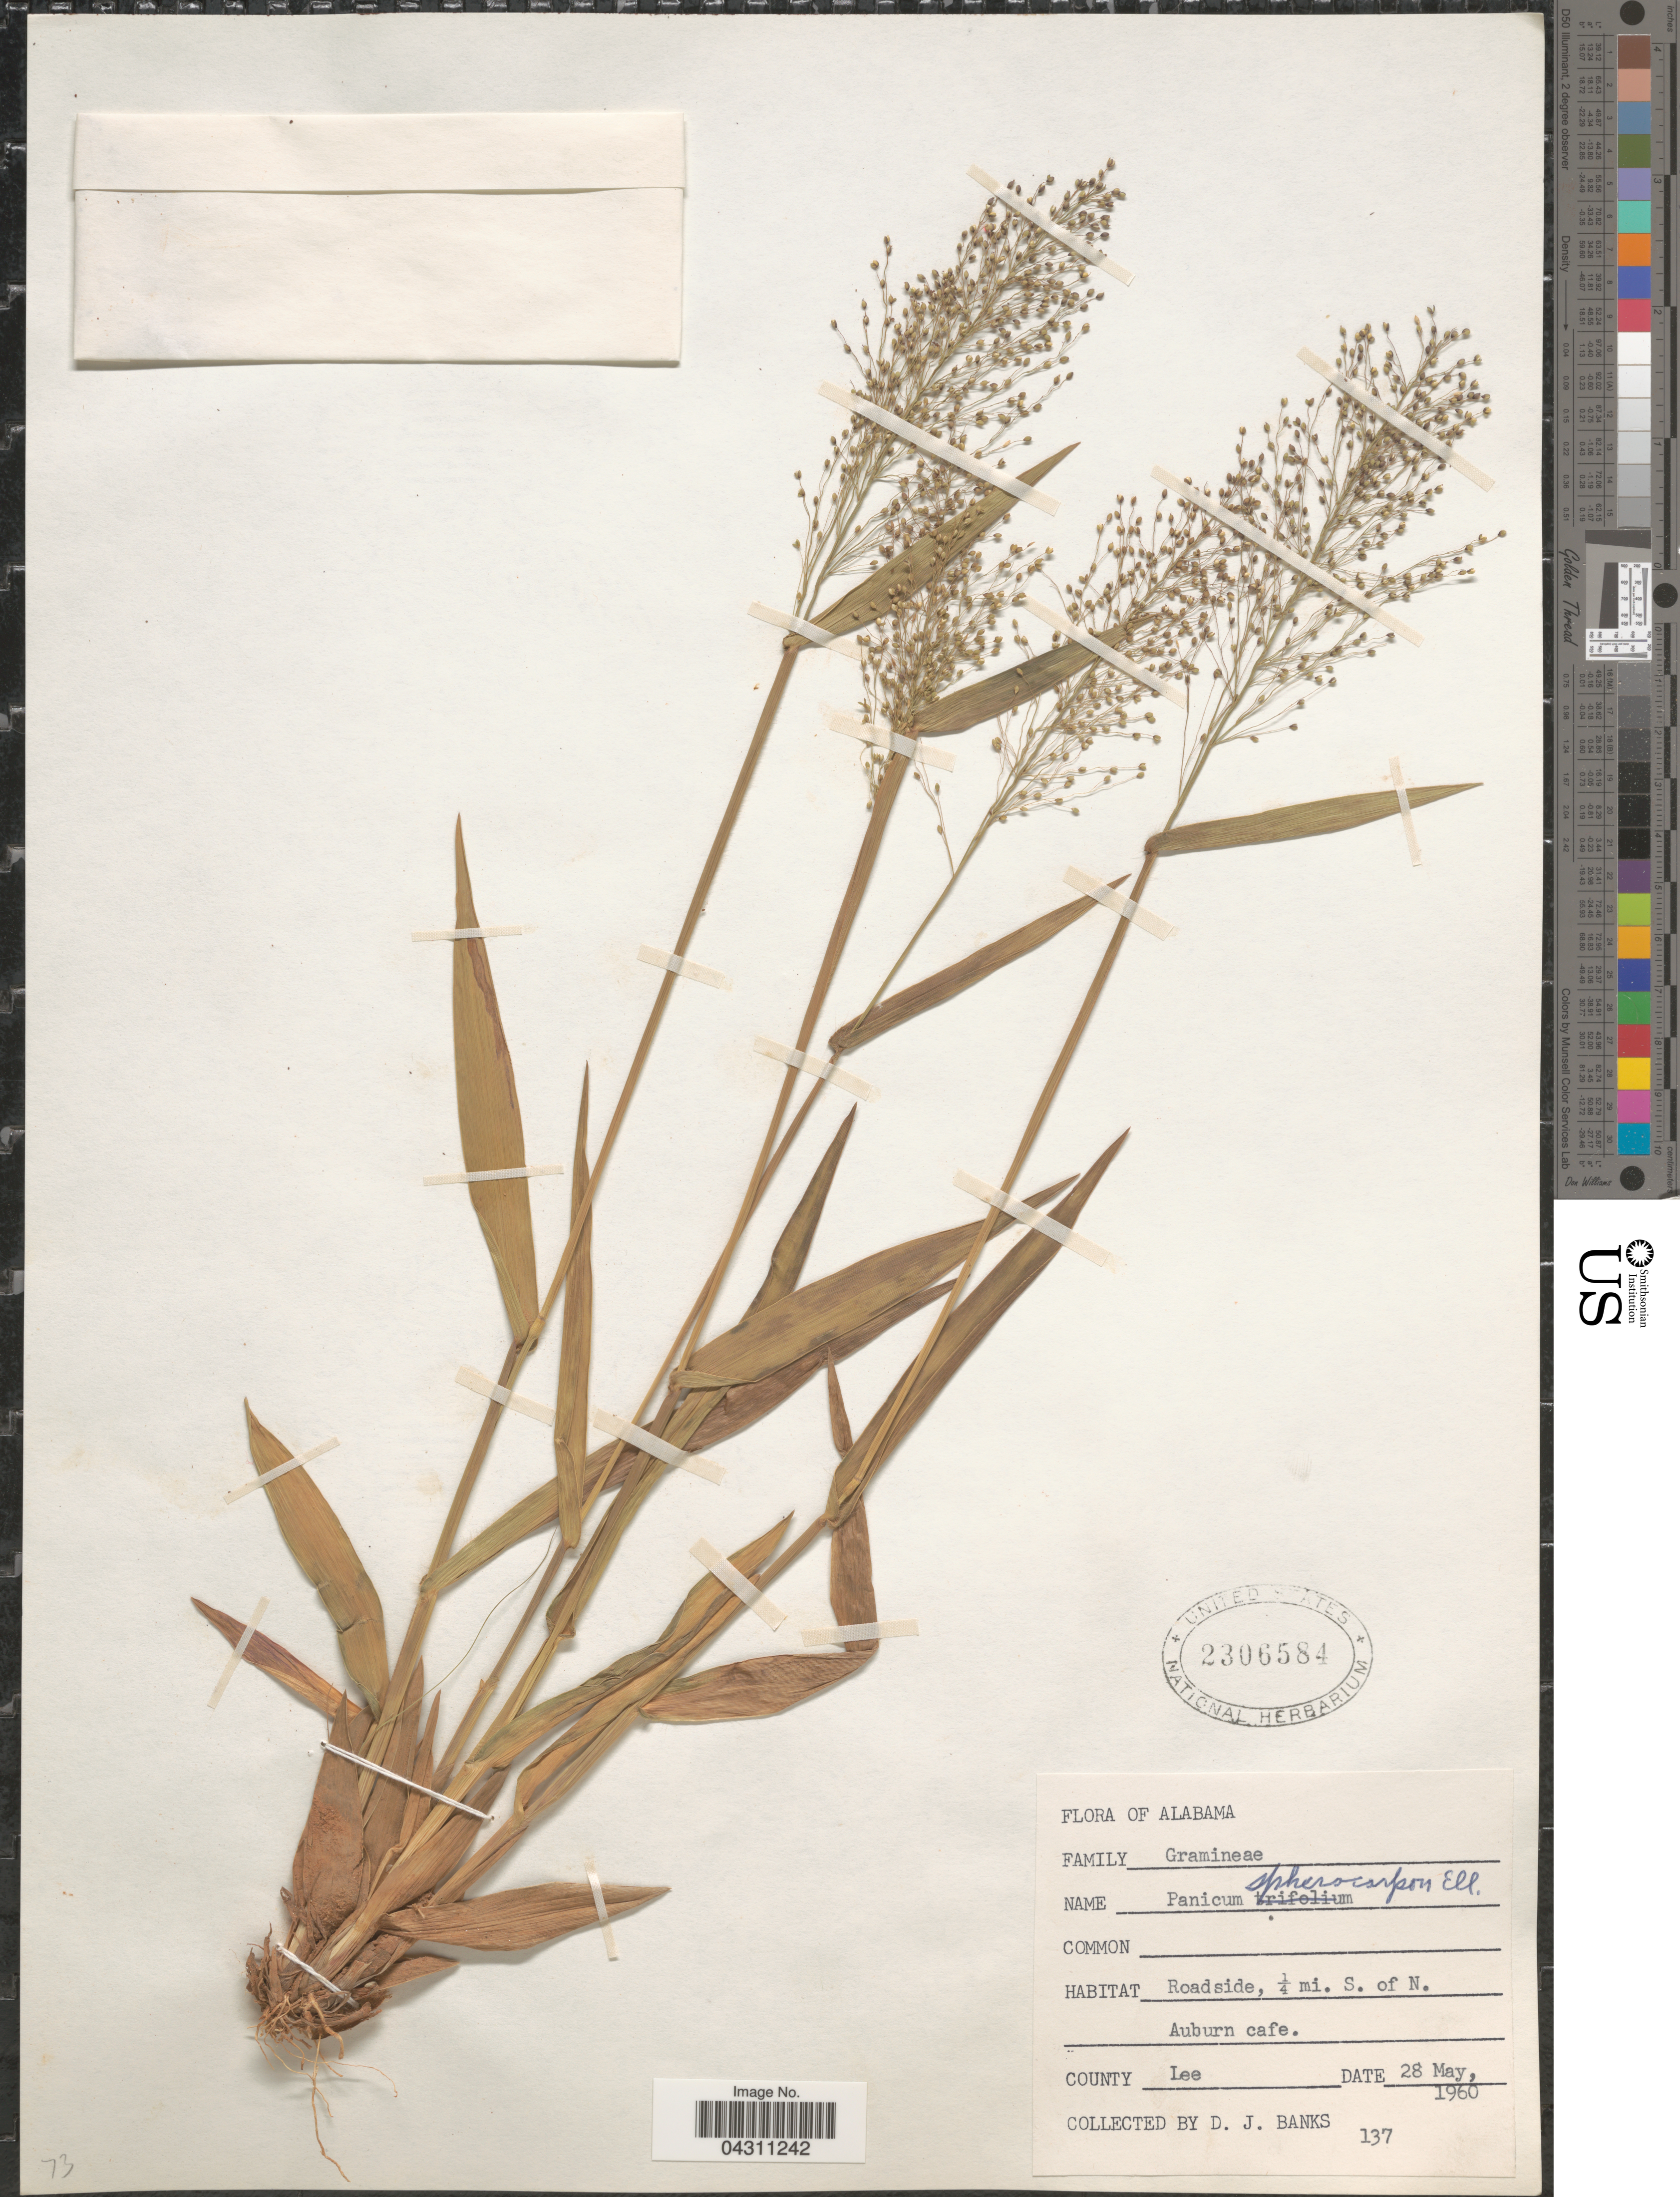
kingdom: Plantae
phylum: Tracheophyta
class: Liliopsida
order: Poales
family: Poaceae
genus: Dichanthelium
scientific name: Dichanthelium sphaerocarpon var. sphaerocarpon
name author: (Elliott) Gould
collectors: D. J. Banks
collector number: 137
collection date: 1960-05-28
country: United States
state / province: Alabama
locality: Roadside, ¼ mi. S. of N. Auburn cafe. County Lee.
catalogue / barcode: US 2306584